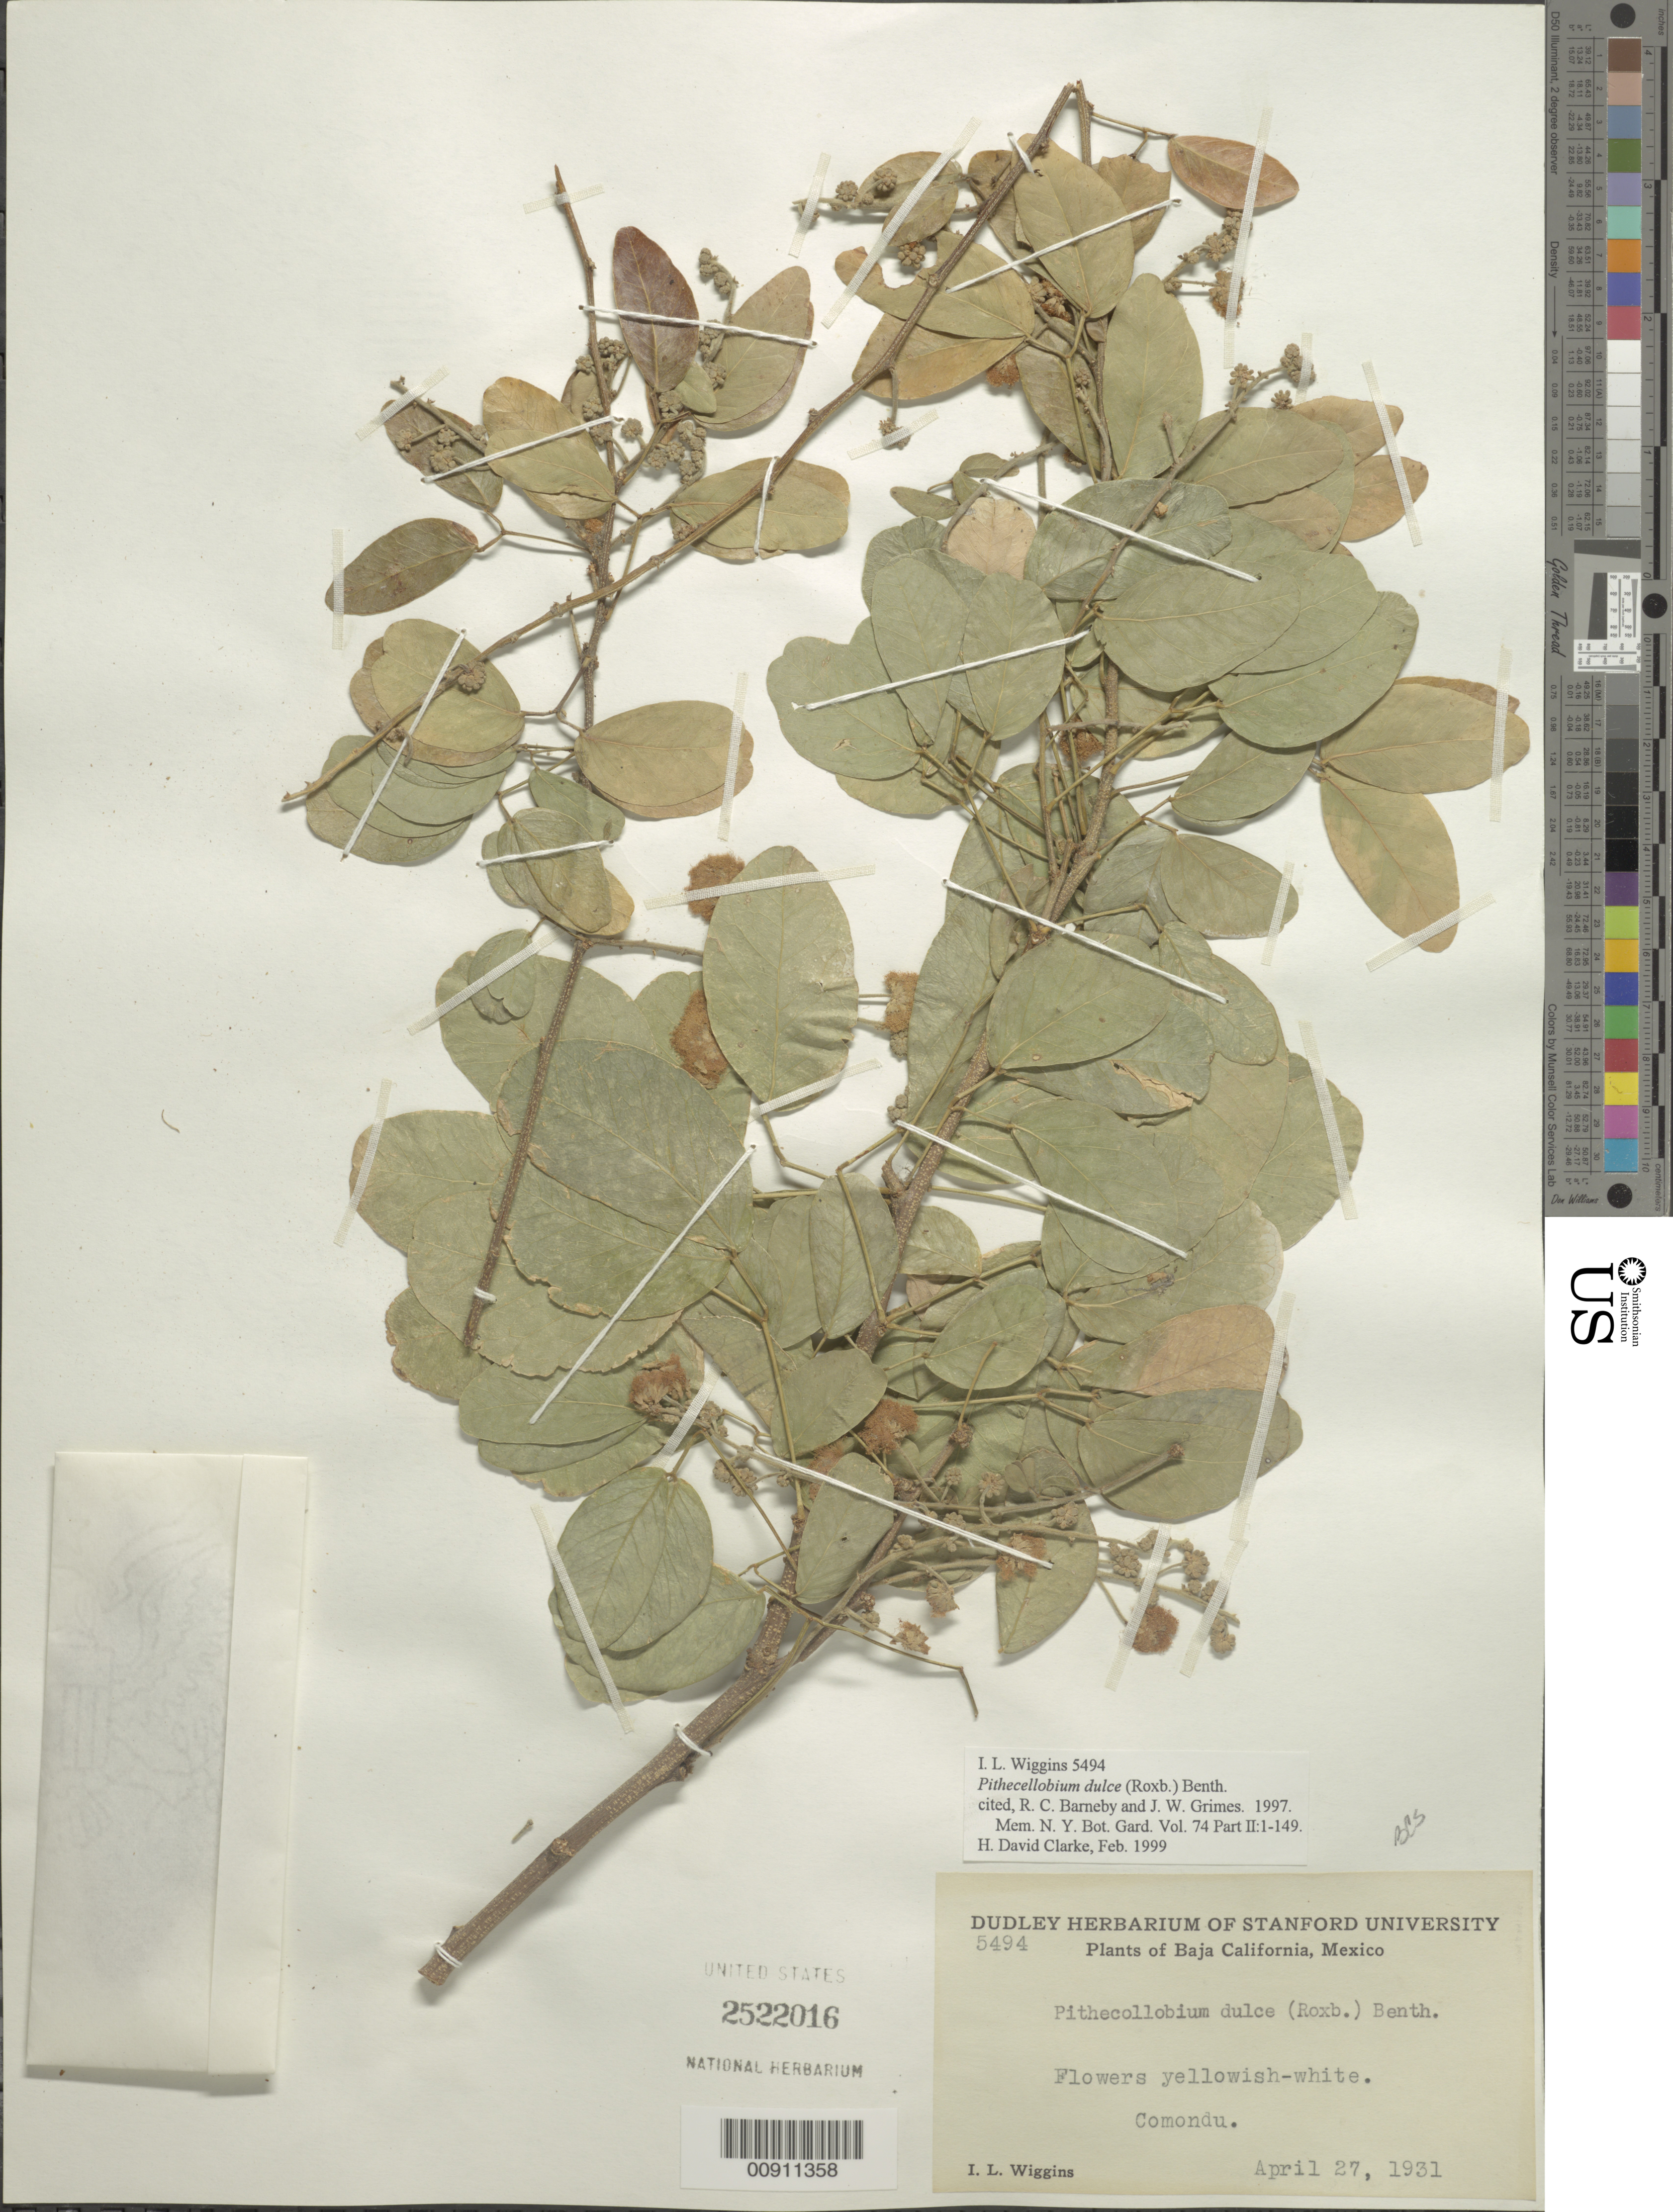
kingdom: Plantae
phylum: Tracheophyta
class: Magnoliopsida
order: Fabales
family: Fabaceae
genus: Pithecellobium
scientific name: Pithecellobium dulce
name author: (Roxb.) Benth.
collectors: I. L. Wiggins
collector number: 5494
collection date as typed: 27 Apr 1931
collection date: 1931-04-27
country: Mexico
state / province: Baja California Sur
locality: Comondu.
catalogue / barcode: US 2522016